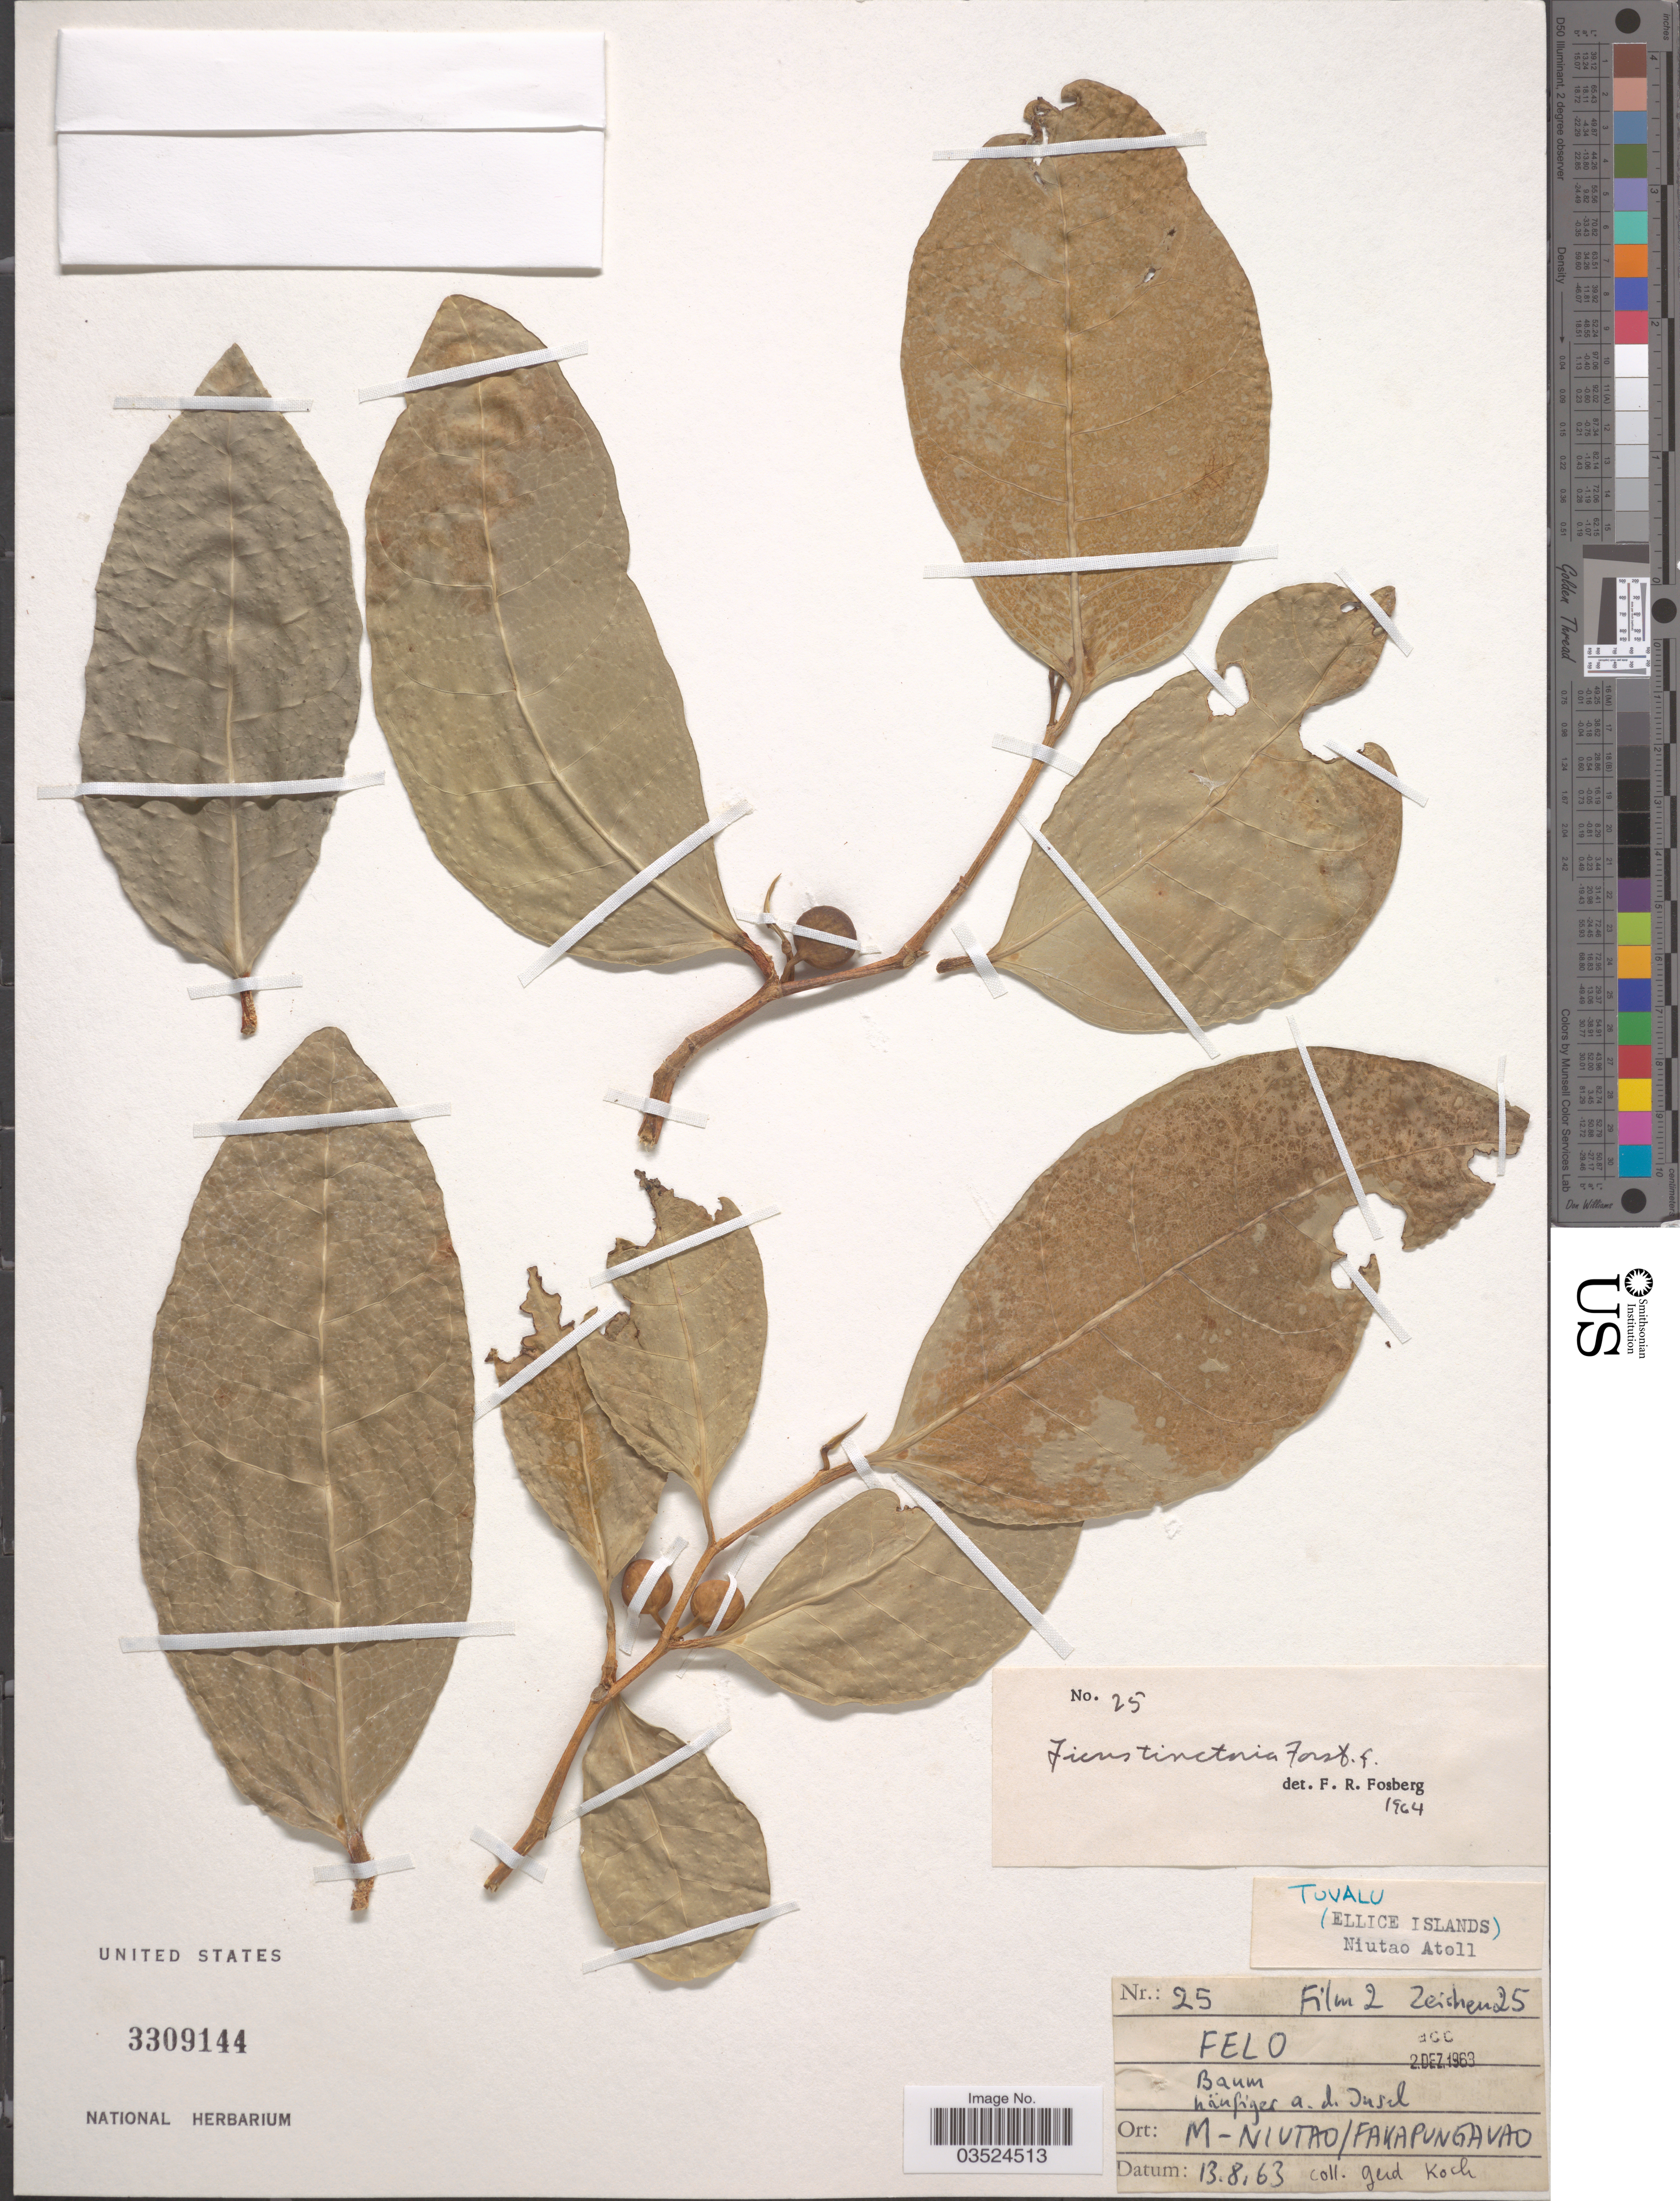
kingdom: Plantae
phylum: Tracheophyta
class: Magnoliopsida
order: Rosales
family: Moraceae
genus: Ficus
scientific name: Ficus tinctoria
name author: G. Forst.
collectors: G. Koch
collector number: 25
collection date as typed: Transcribed d/m/y: 13/8/63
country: Tuvalu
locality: Tuvalu (Ellice Islands) Niutao Atoll. M-Niutao/Fakapungavao*.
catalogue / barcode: US 3309144